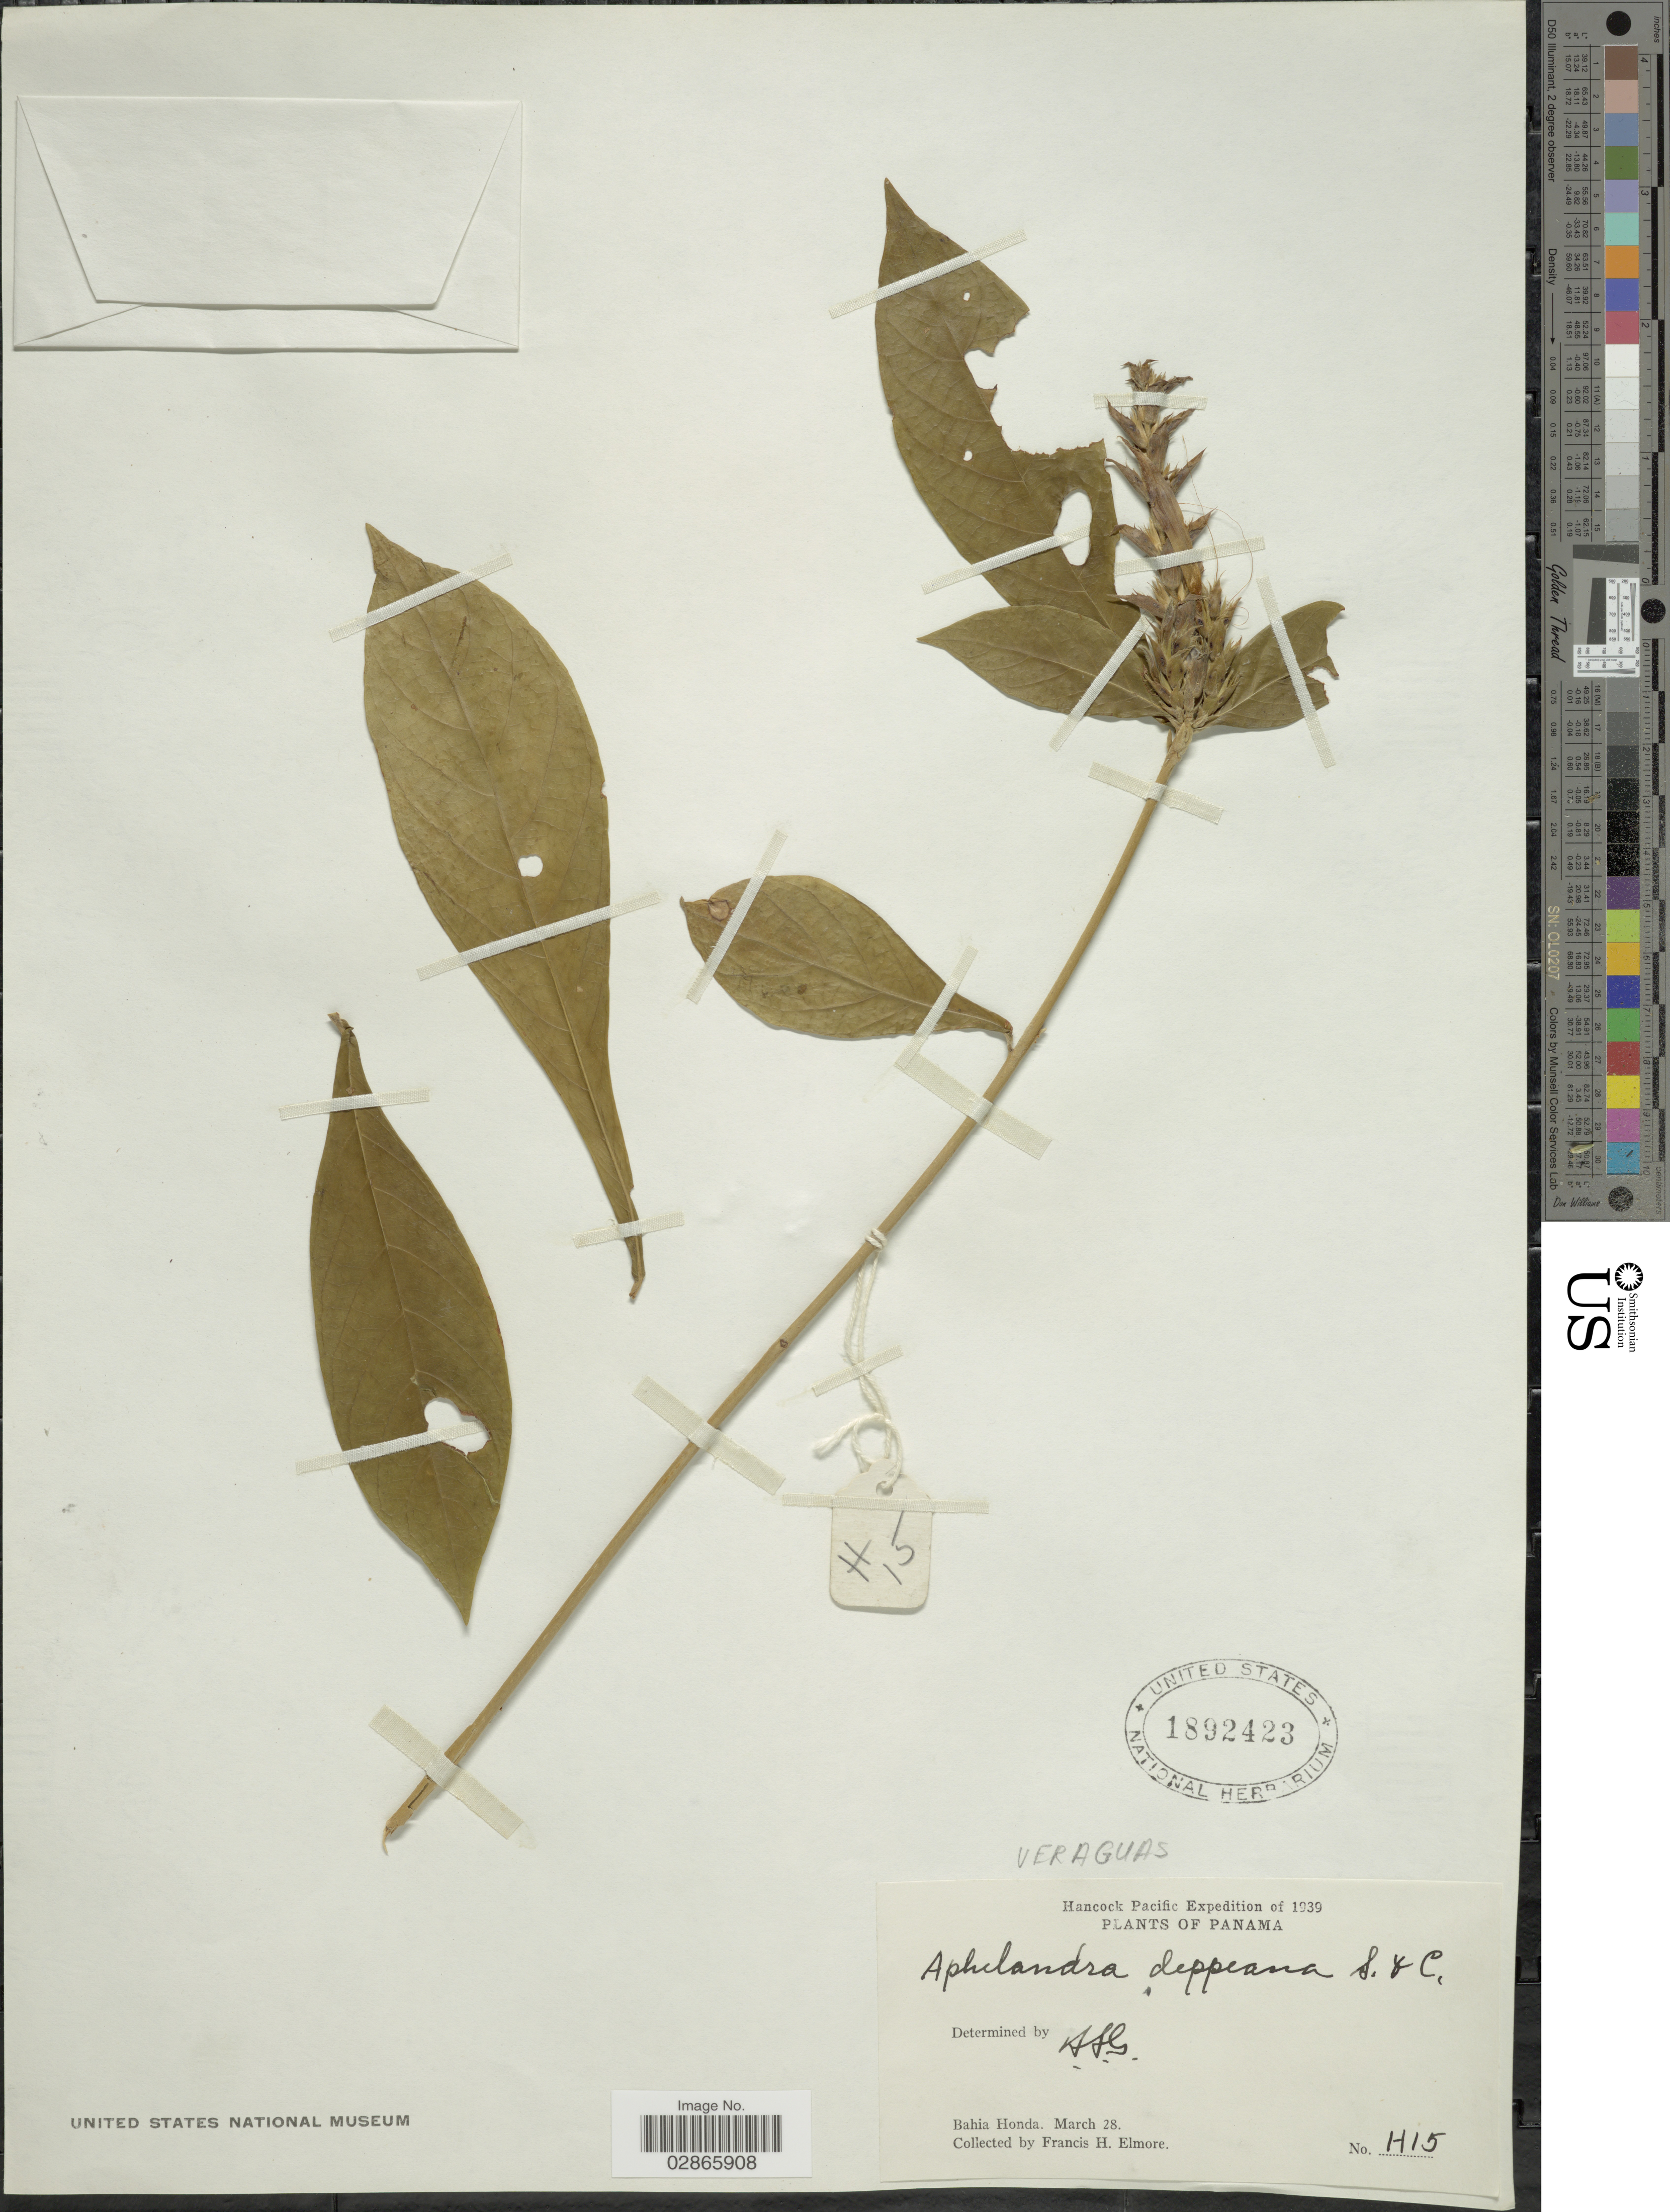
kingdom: Plantae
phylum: Tracheophyta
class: Magnoliopsida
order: Lamiales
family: Acanthaceae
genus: Aphelandra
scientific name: Aphelandra deppeana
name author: Schltdl. & Cham.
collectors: F. H. Elmore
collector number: H15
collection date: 1939-03-28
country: Panama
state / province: Veraguas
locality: Pacific. Bahia Honda.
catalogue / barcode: US 1892423